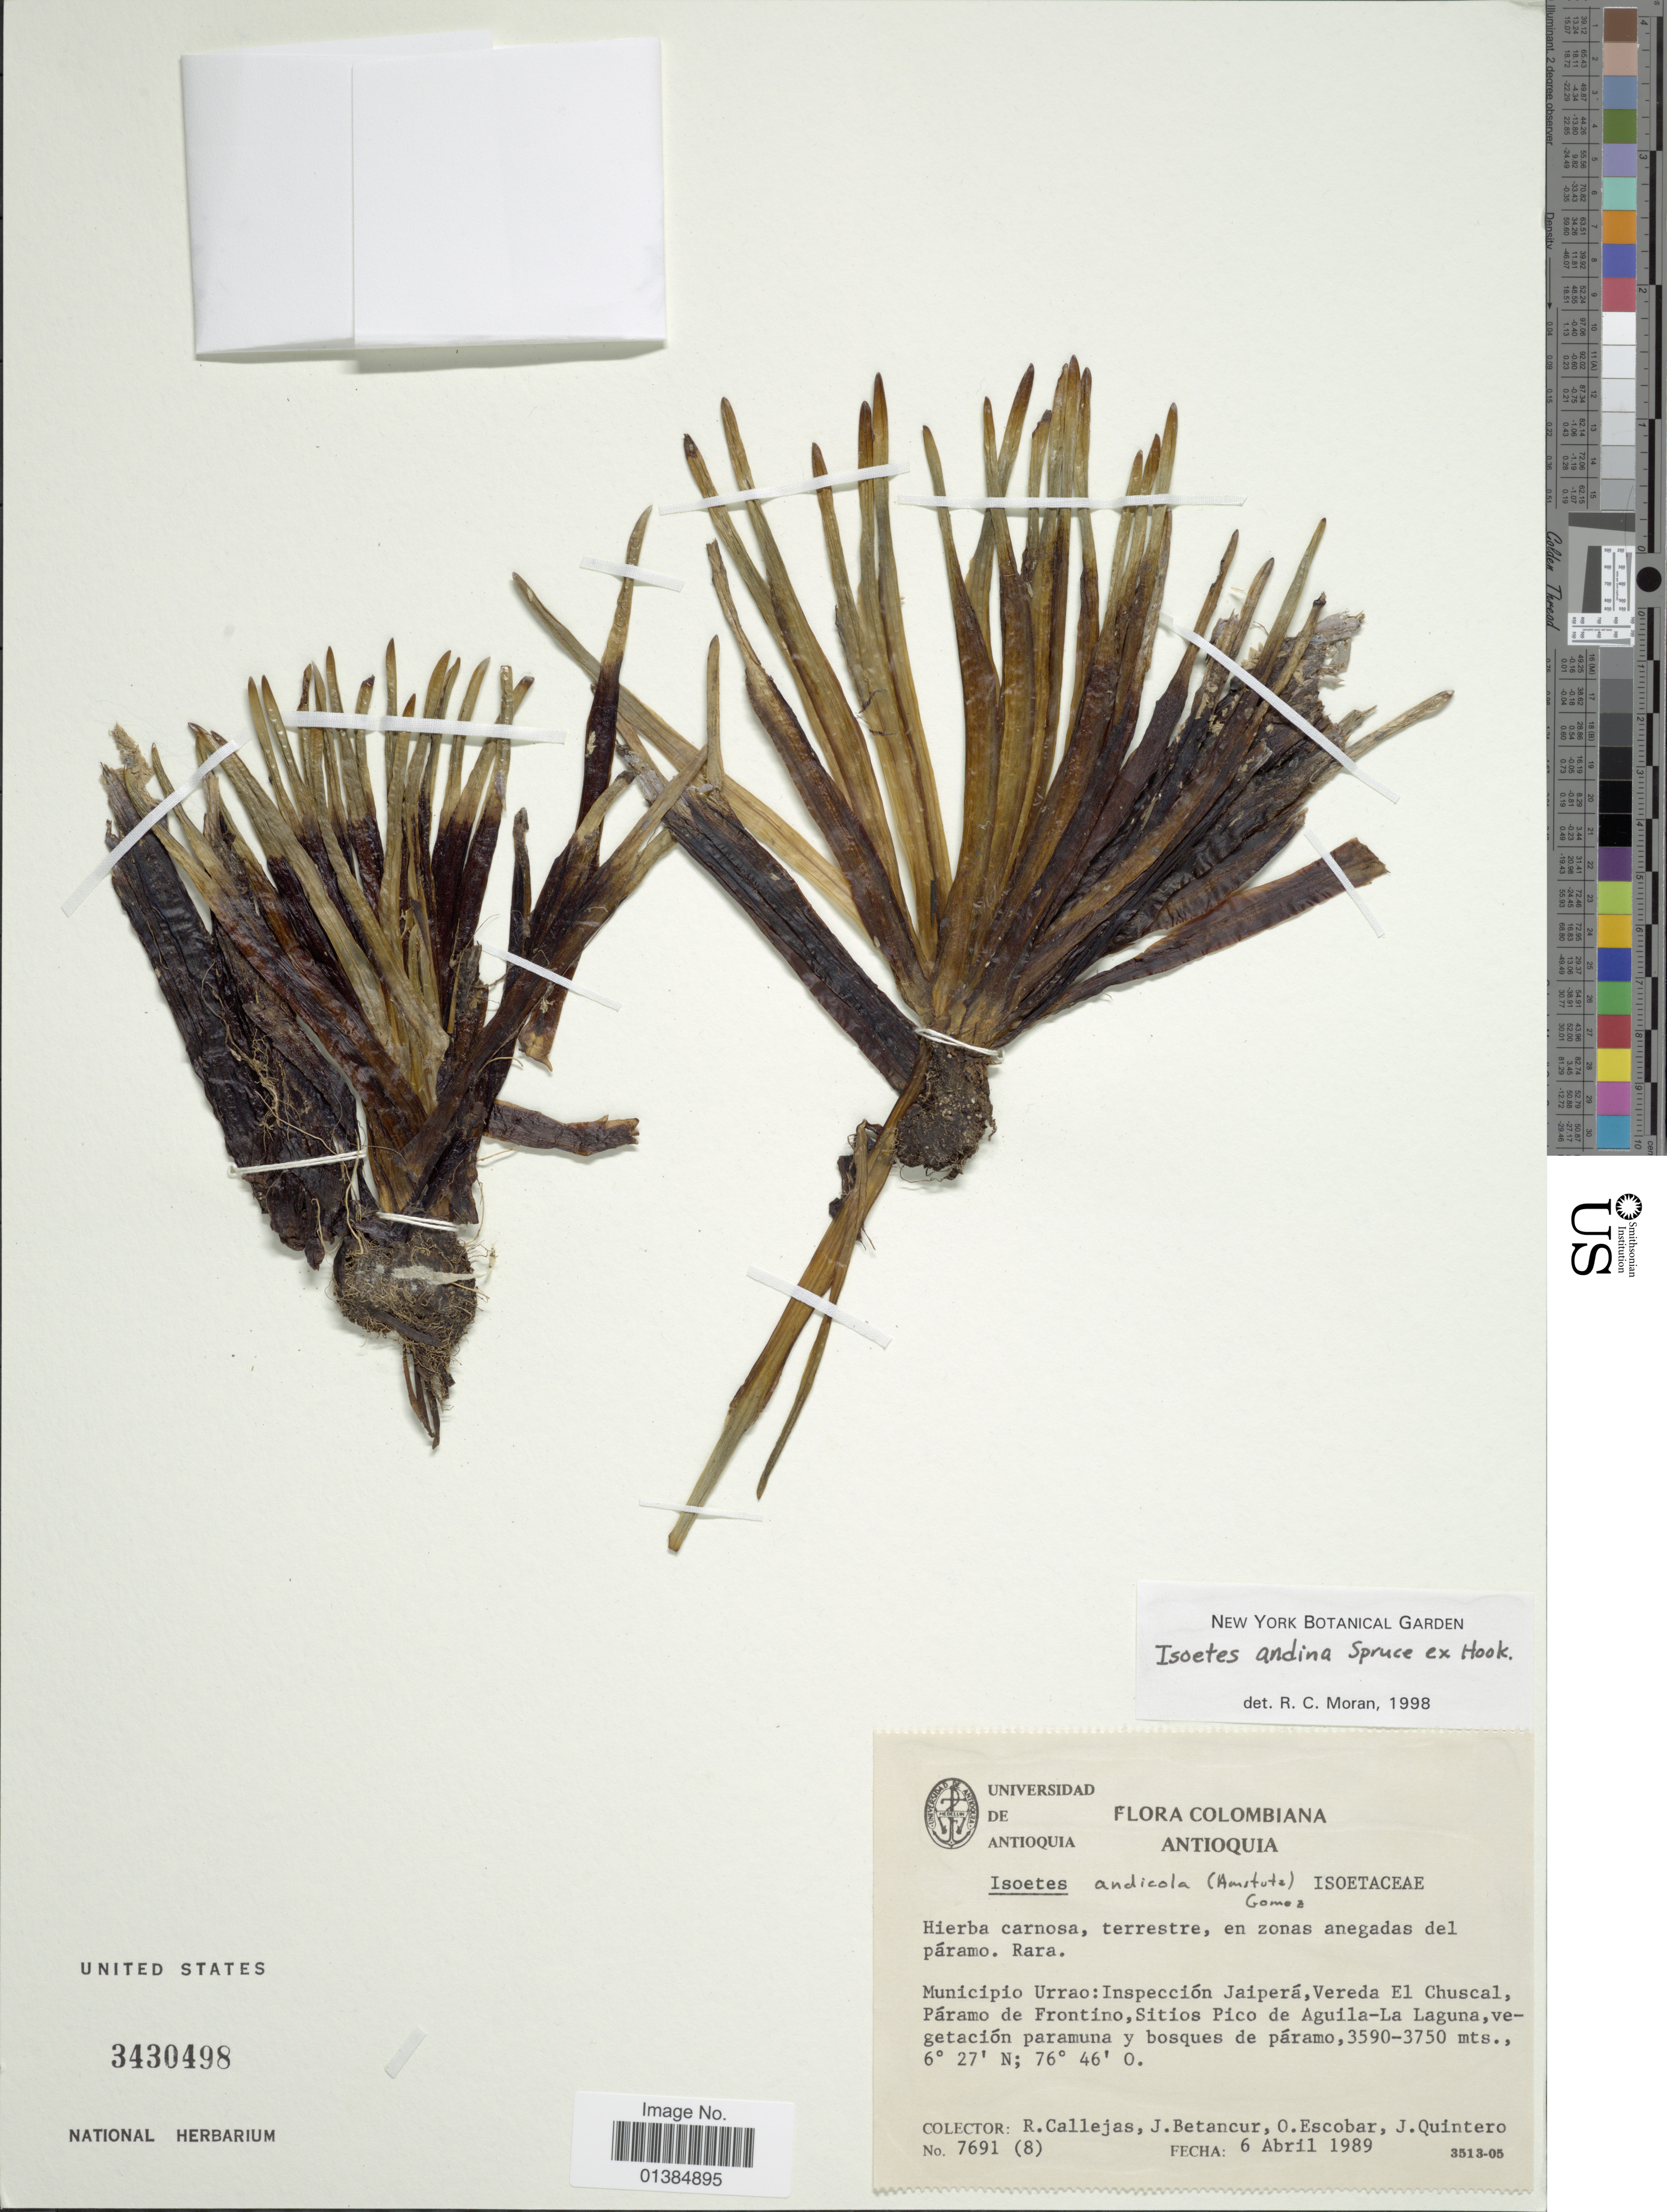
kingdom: Plantae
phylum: Tracheophyta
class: Lycopodiopsida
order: Isoetales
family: Isoetaceae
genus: Isoetes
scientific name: Isoetes andina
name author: Spruce ex Hook.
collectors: R. Callejas, J. Betancur, O. D. Escobar & J. Quintero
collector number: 7691 (8)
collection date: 1989-04-06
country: Colombia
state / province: Antioquia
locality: Municipio Urrao: Inspección Jaiperá, Vereda El Chuscal, Páramo de Frontino, Sitios Pico de Aguila-La Laguna.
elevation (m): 3590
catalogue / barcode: US 3430498